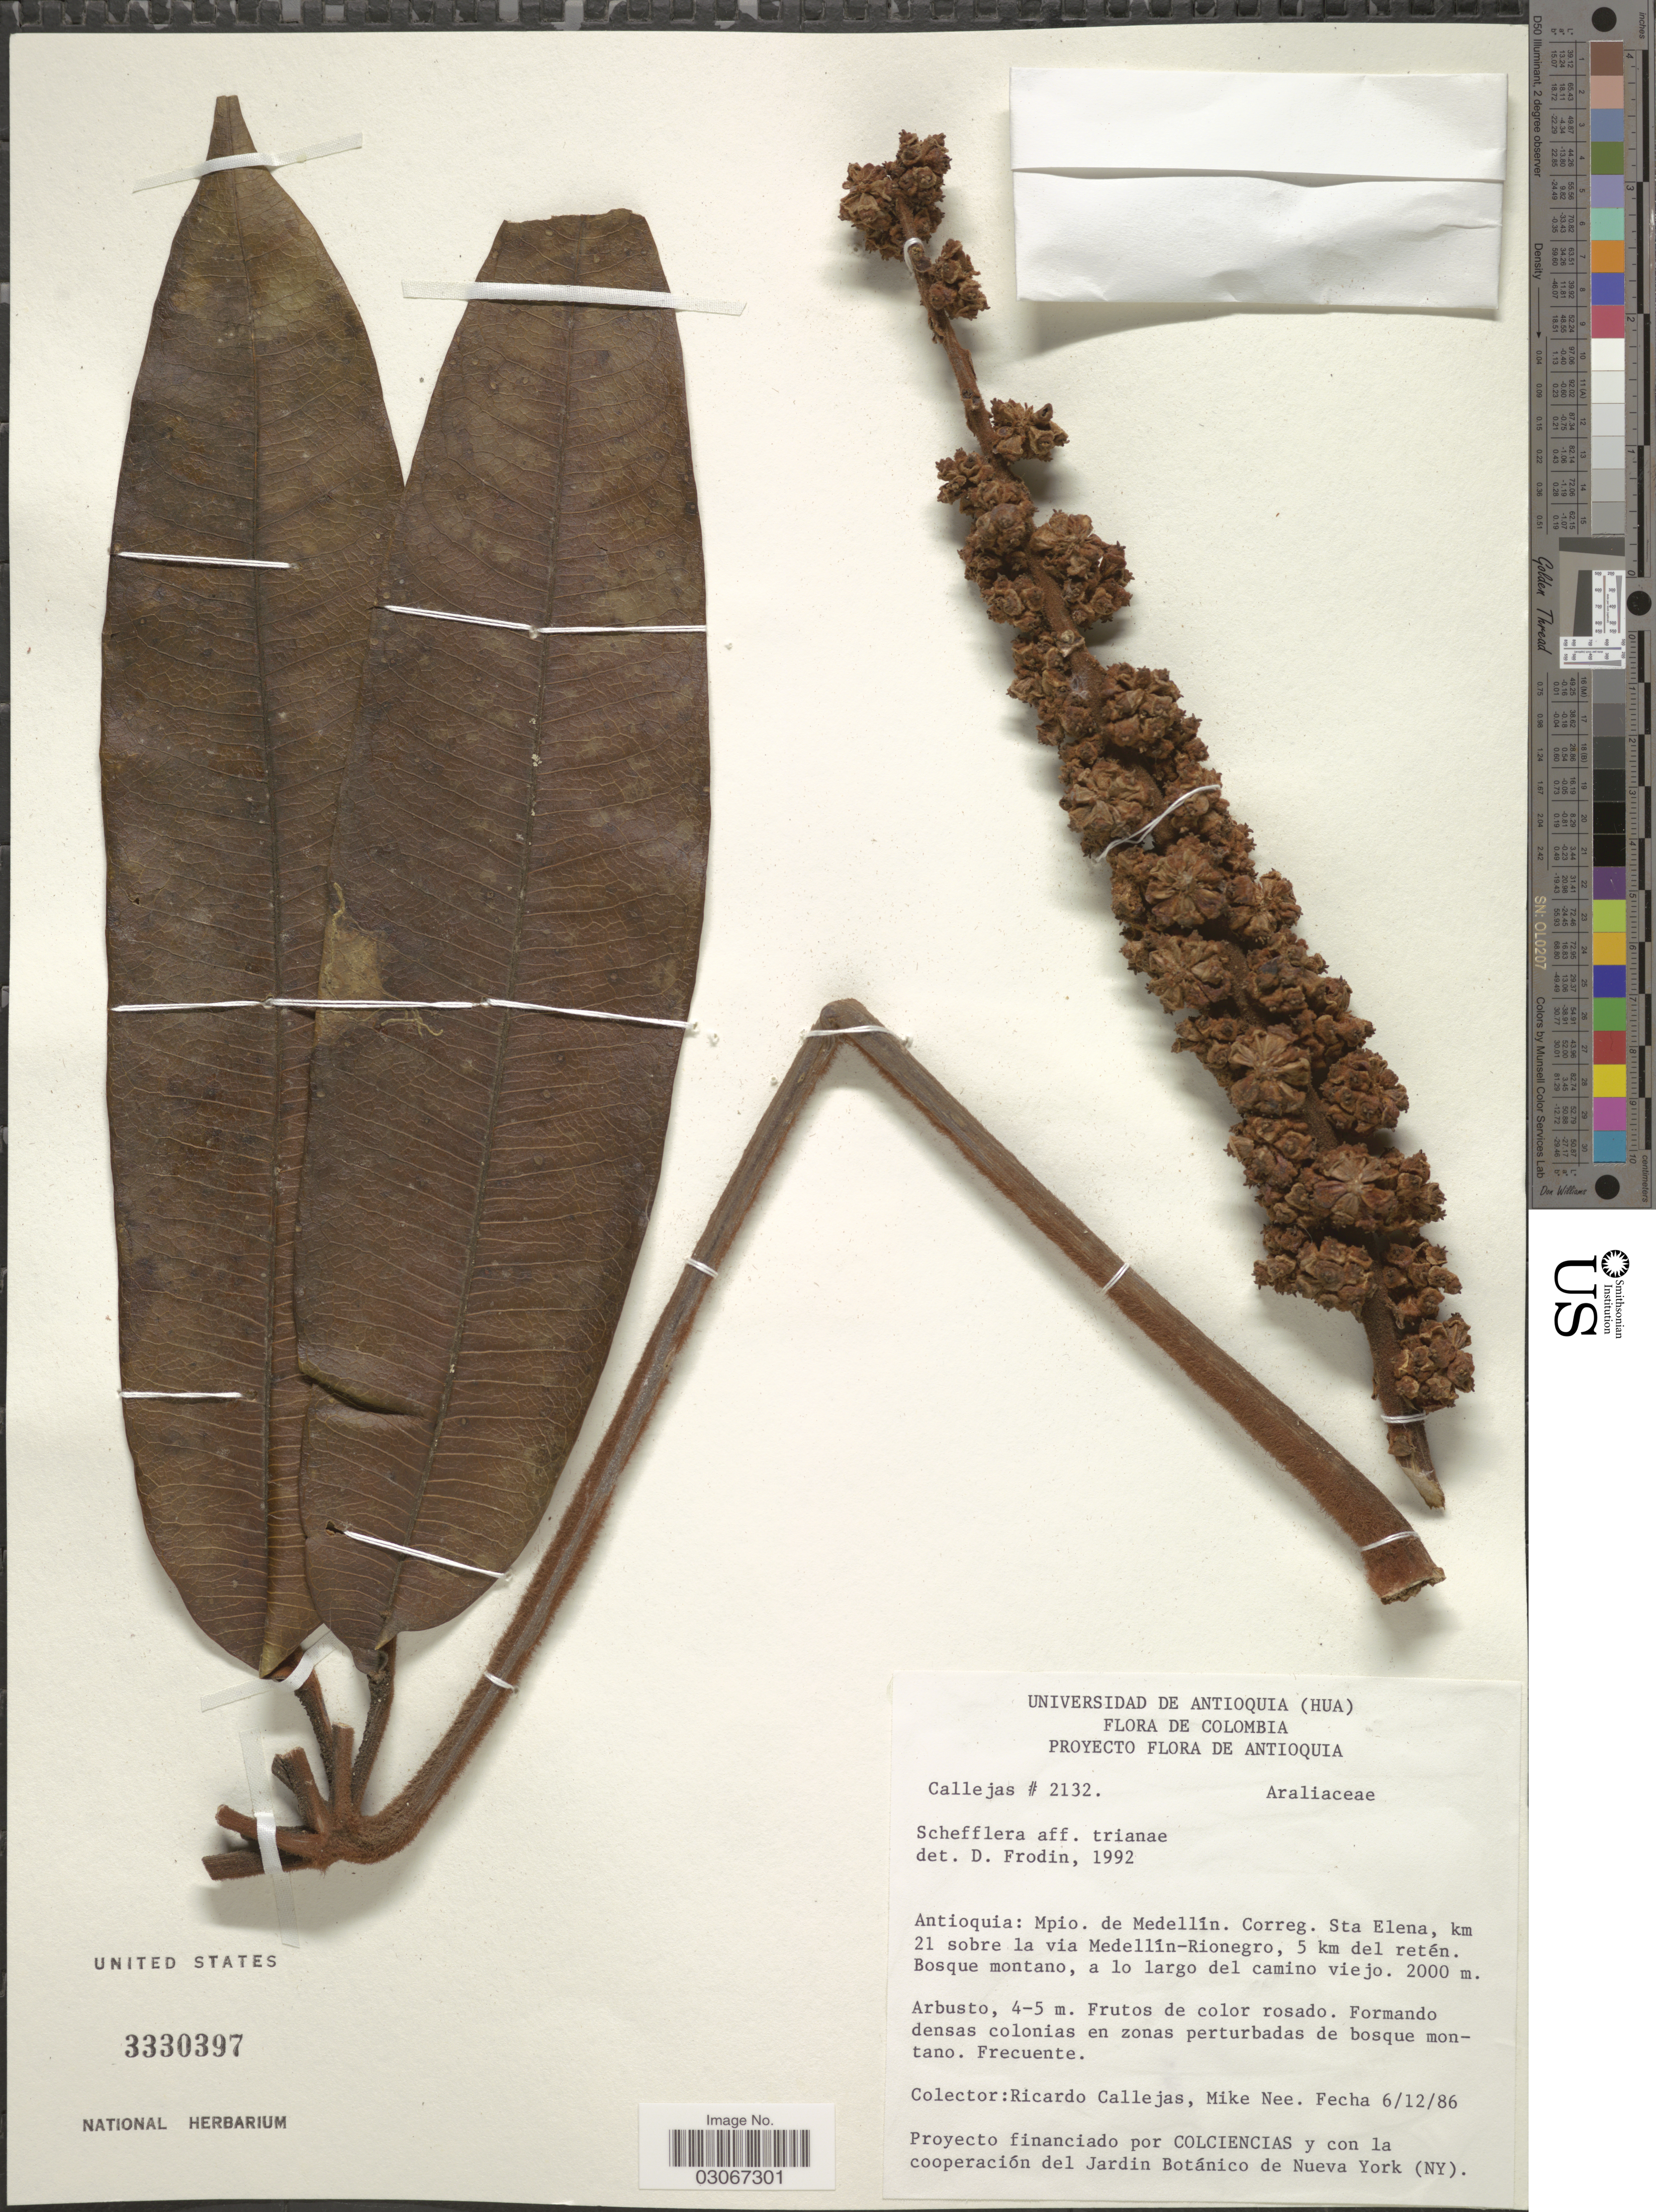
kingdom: Plantae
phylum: Tracheophyta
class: Magnoliopsida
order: Apiales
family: Araliaceae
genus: Schefflera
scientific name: Schefflera trianae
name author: (Planch. & Linden ex Marchal) Harms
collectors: R. Callejas & M. Nee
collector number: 2132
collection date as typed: Transcribed d/m/y: 6/12/86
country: Colombia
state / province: Antioquia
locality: Mpio. de Medellín, Correg. Sta Elena, km 21 sobre la via Medellín-Rionegro, 5 km del retén.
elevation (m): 2000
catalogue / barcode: US 3330397